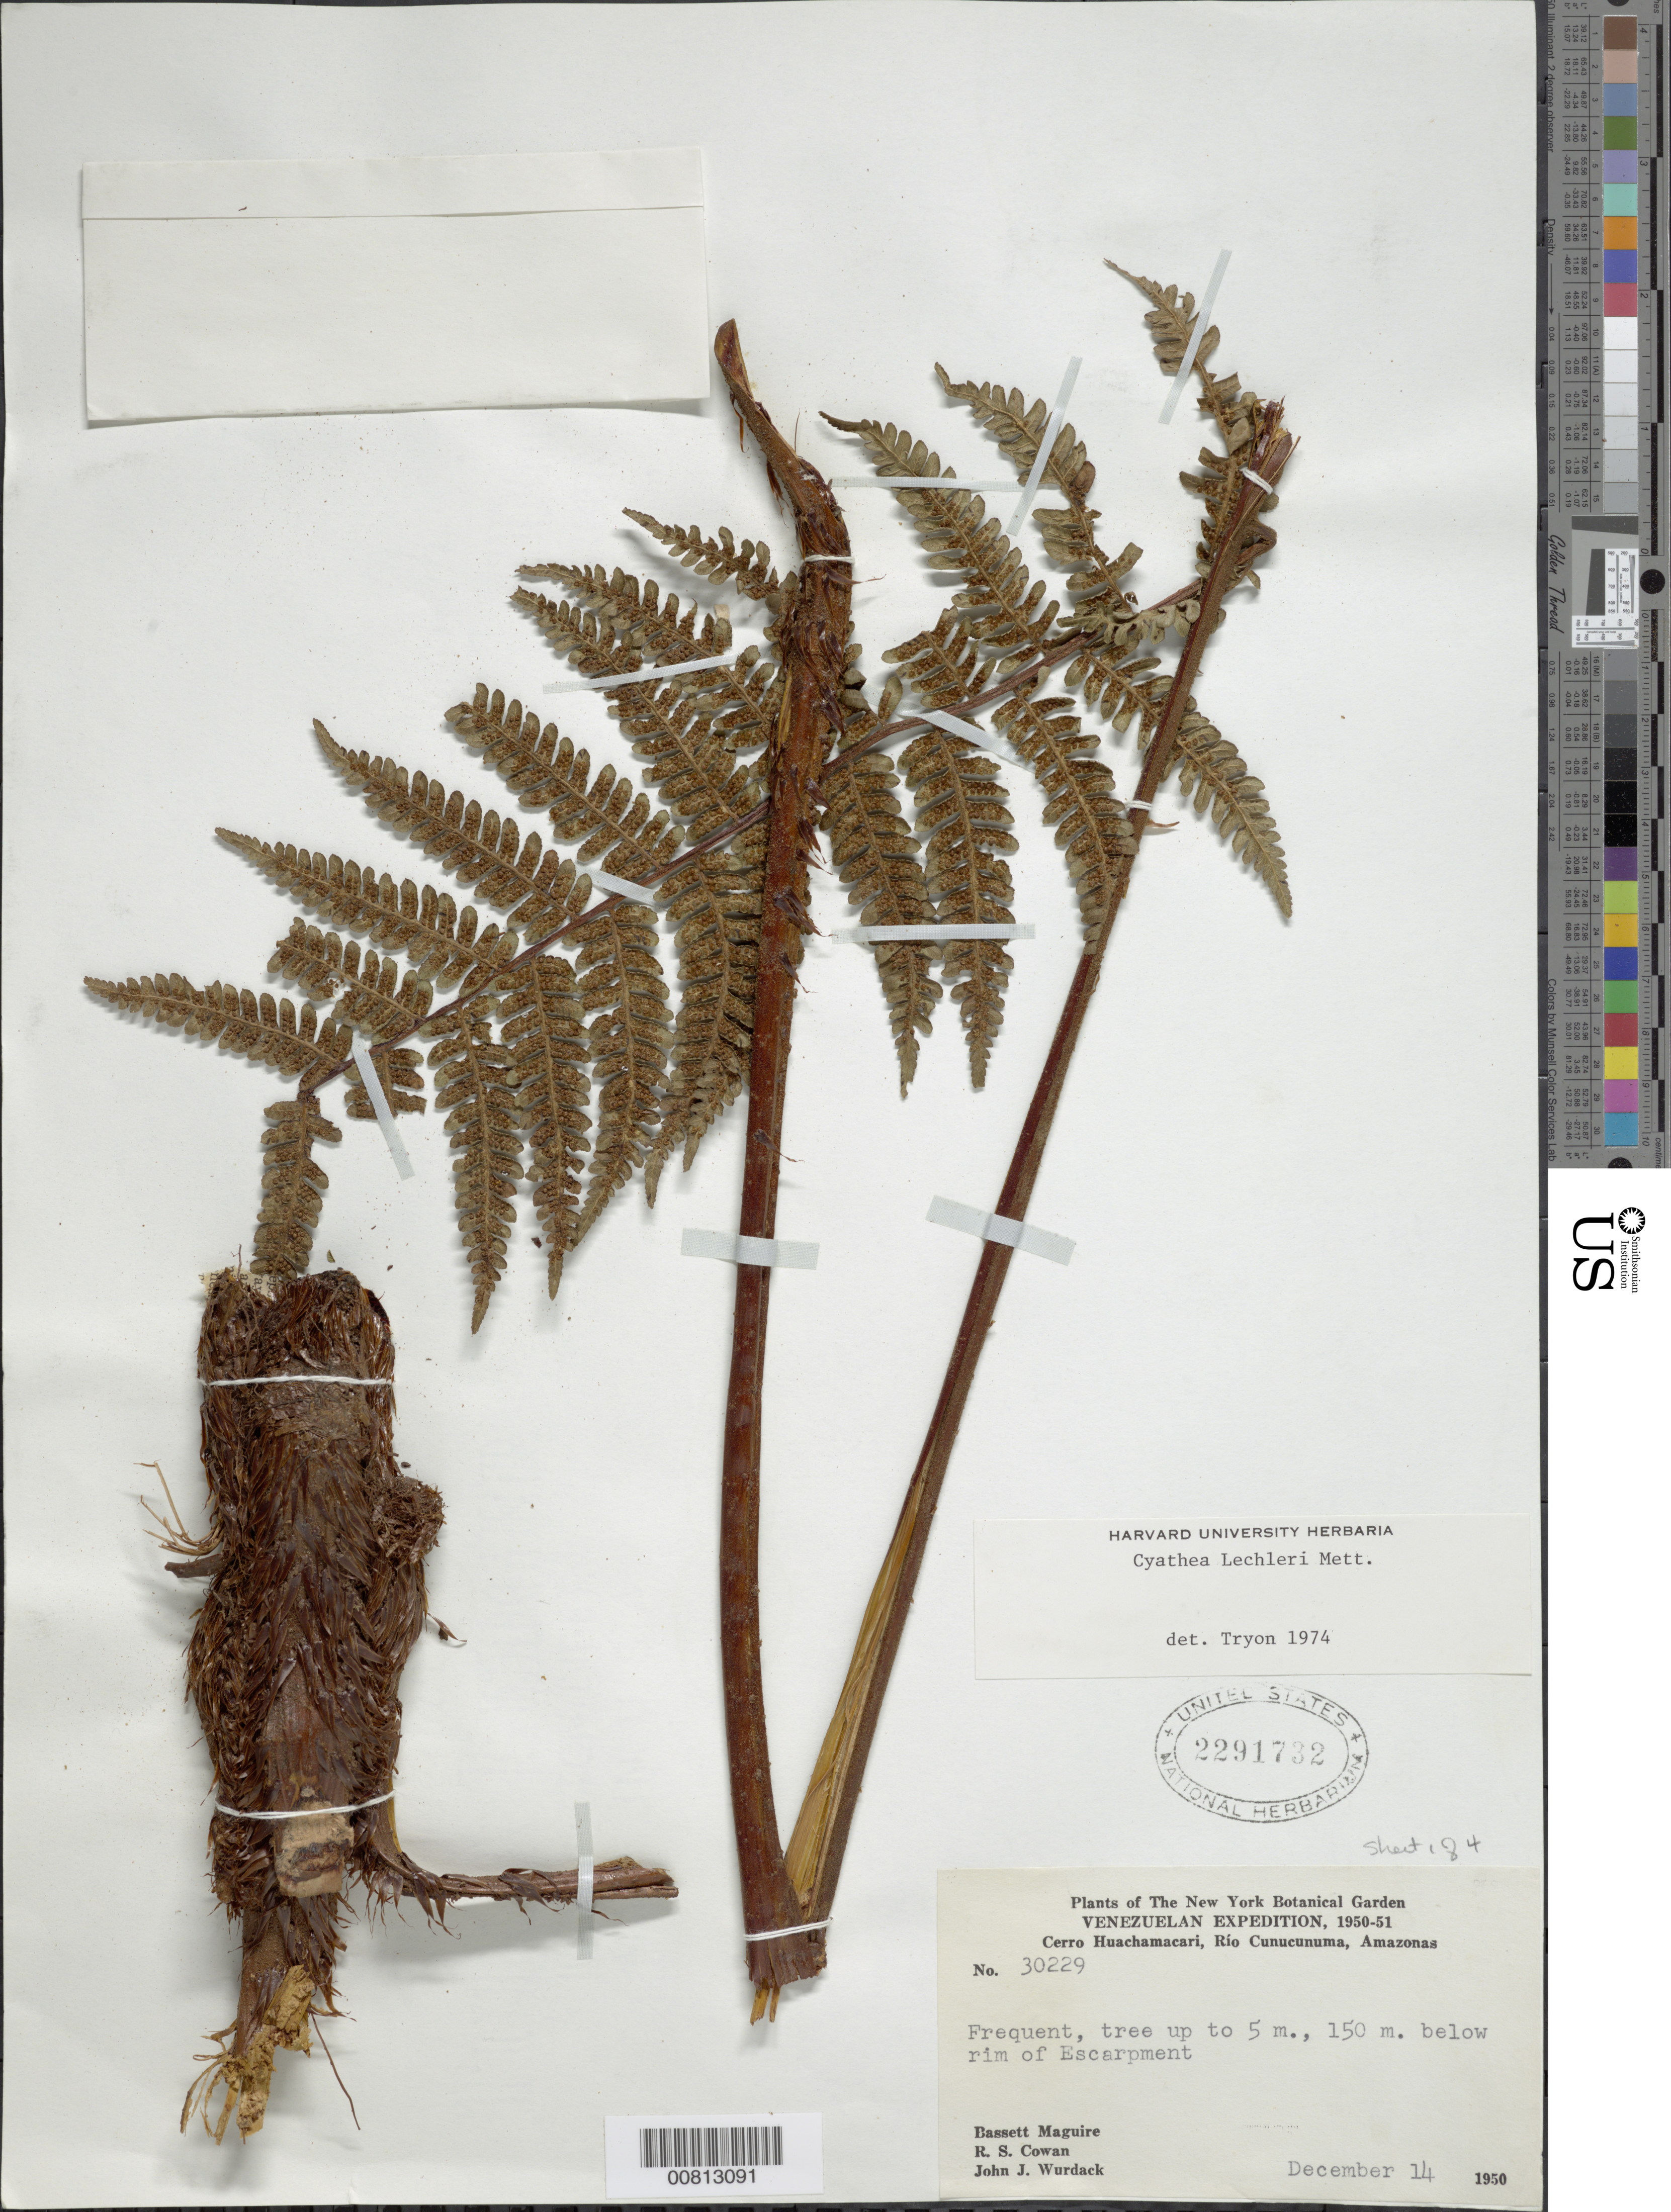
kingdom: Plantae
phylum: Tracheophyta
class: Polypodiopsida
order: Cyatheales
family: Cyatheaceae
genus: Cyathea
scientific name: Cyathea lechleri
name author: Mett.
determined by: Tryon, --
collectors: B. Maguire, R. S. Cowan & J. J. Wurdack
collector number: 30239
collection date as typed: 14-Dec-50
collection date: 1950-12-14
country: Venezuela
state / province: Amazonas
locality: Cerro Huachamacari, Río Cunucunuma, 150 m below escarpment rim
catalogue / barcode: US 2291732